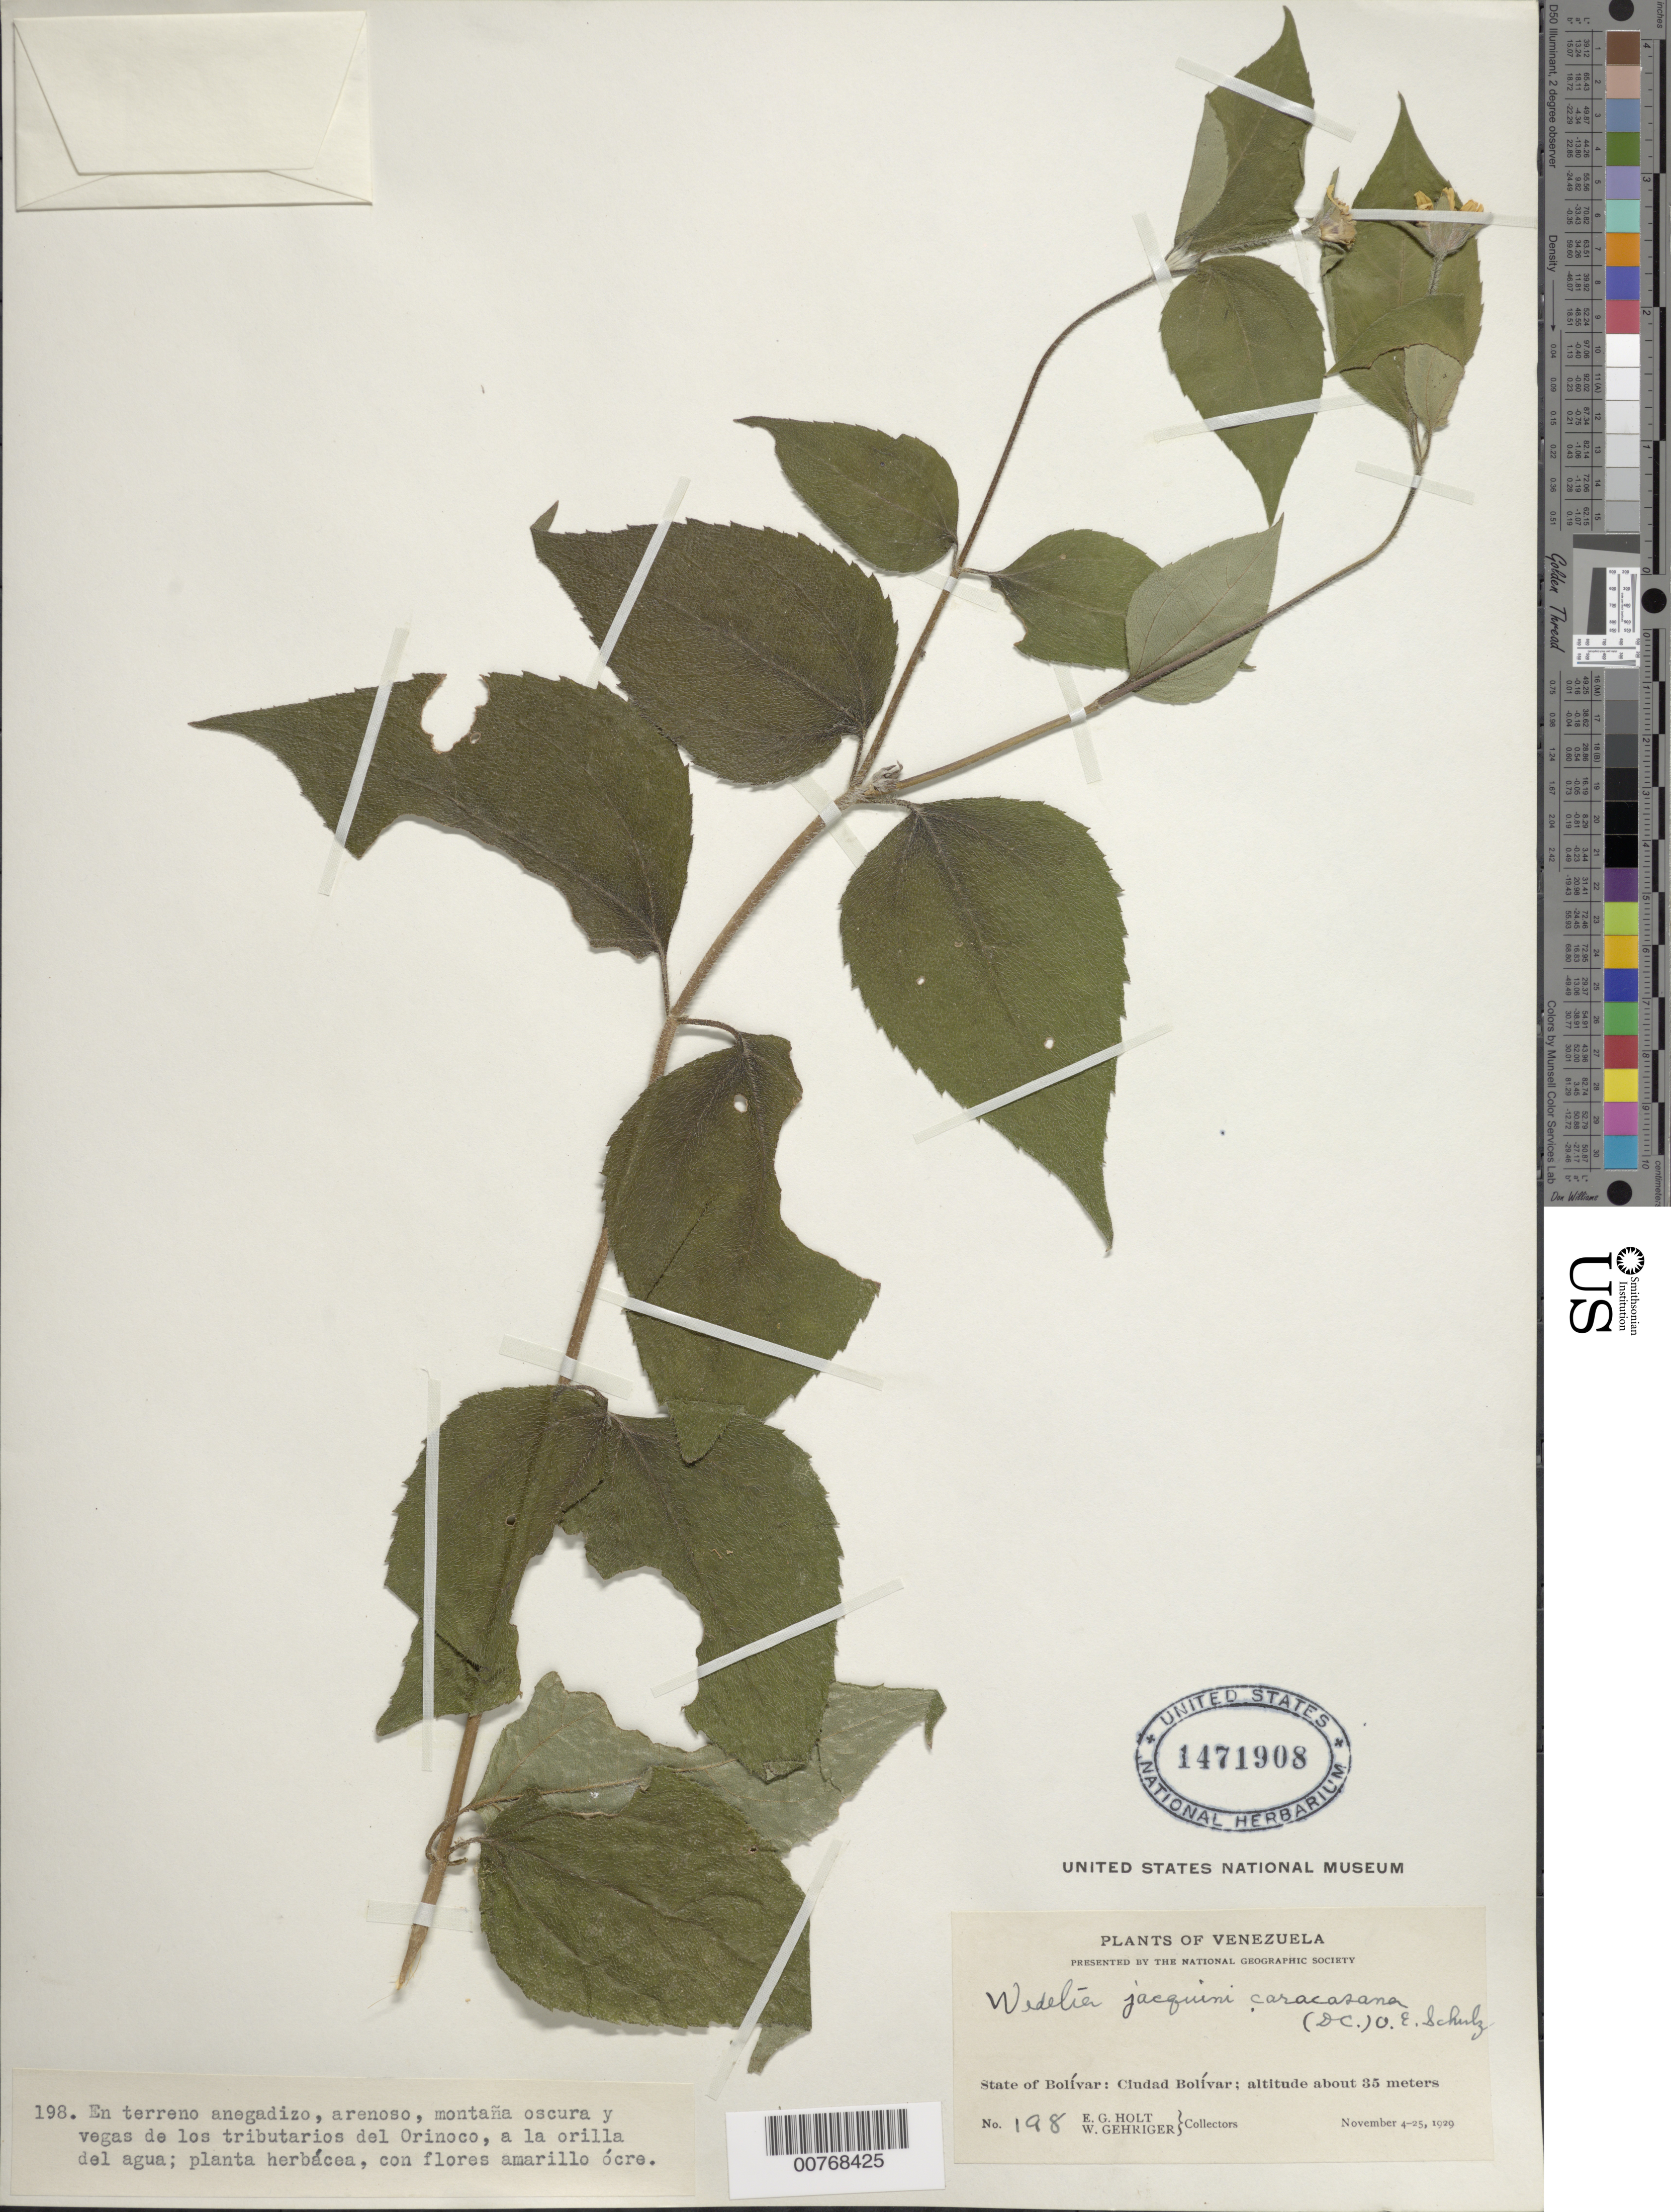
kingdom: Plantae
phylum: Tracheophyta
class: Magnoliopsida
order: Asterales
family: Asteraceae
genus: Wedelia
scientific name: Wedelia calycina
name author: Rich.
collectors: E. Holt & W. Gehriger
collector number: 198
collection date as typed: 4-Nov-29 to 25-Nov-29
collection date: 1929-11-04/1929-11-25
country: Venezuela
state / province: Bolívar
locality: Ciudad Bolívar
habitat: Terreno anegadizo, arenoso, montana oscura y vegas de los tributarios del Orinoco, a la orilla del agua.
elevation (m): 35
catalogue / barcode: US 1471908